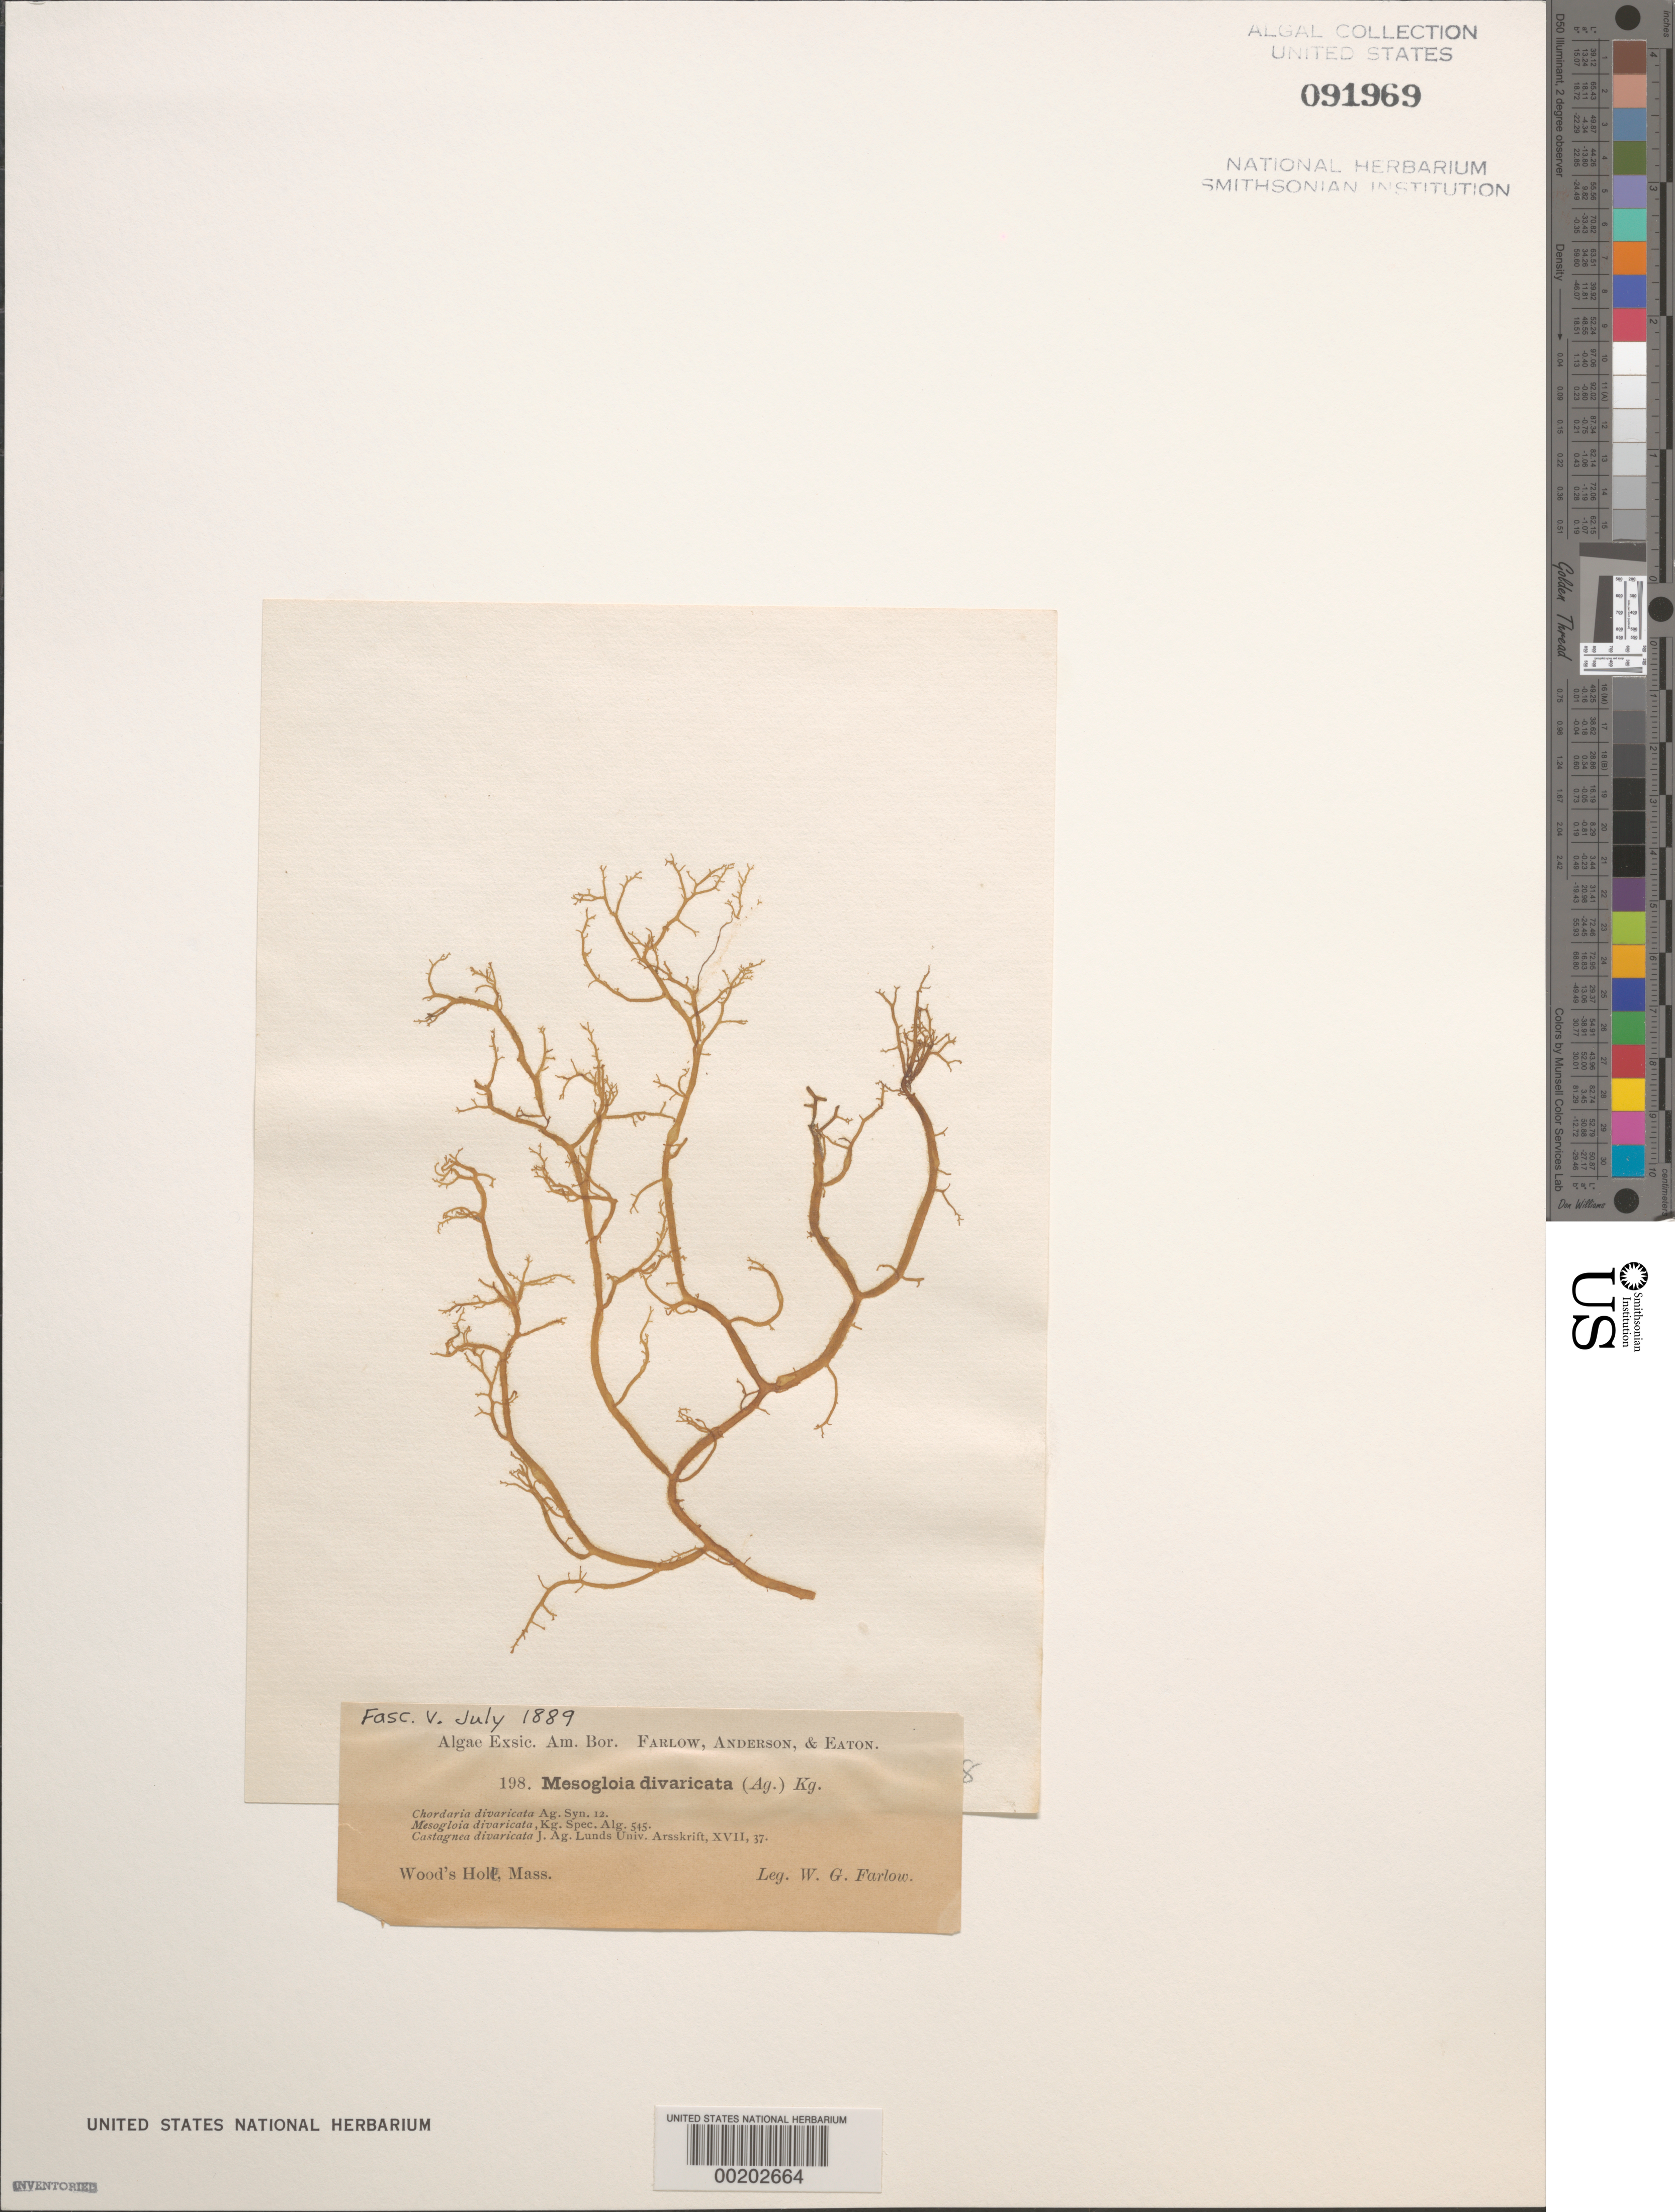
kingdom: Plantae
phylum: Rhodophyta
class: Florideophyceae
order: Nemaliales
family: Liagoraceae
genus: Helminthora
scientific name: Helminthora divaricata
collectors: W. G. Farlow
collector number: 198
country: United States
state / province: Massachusetts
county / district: Barnstable County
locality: Woods Hole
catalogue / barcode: US 91969